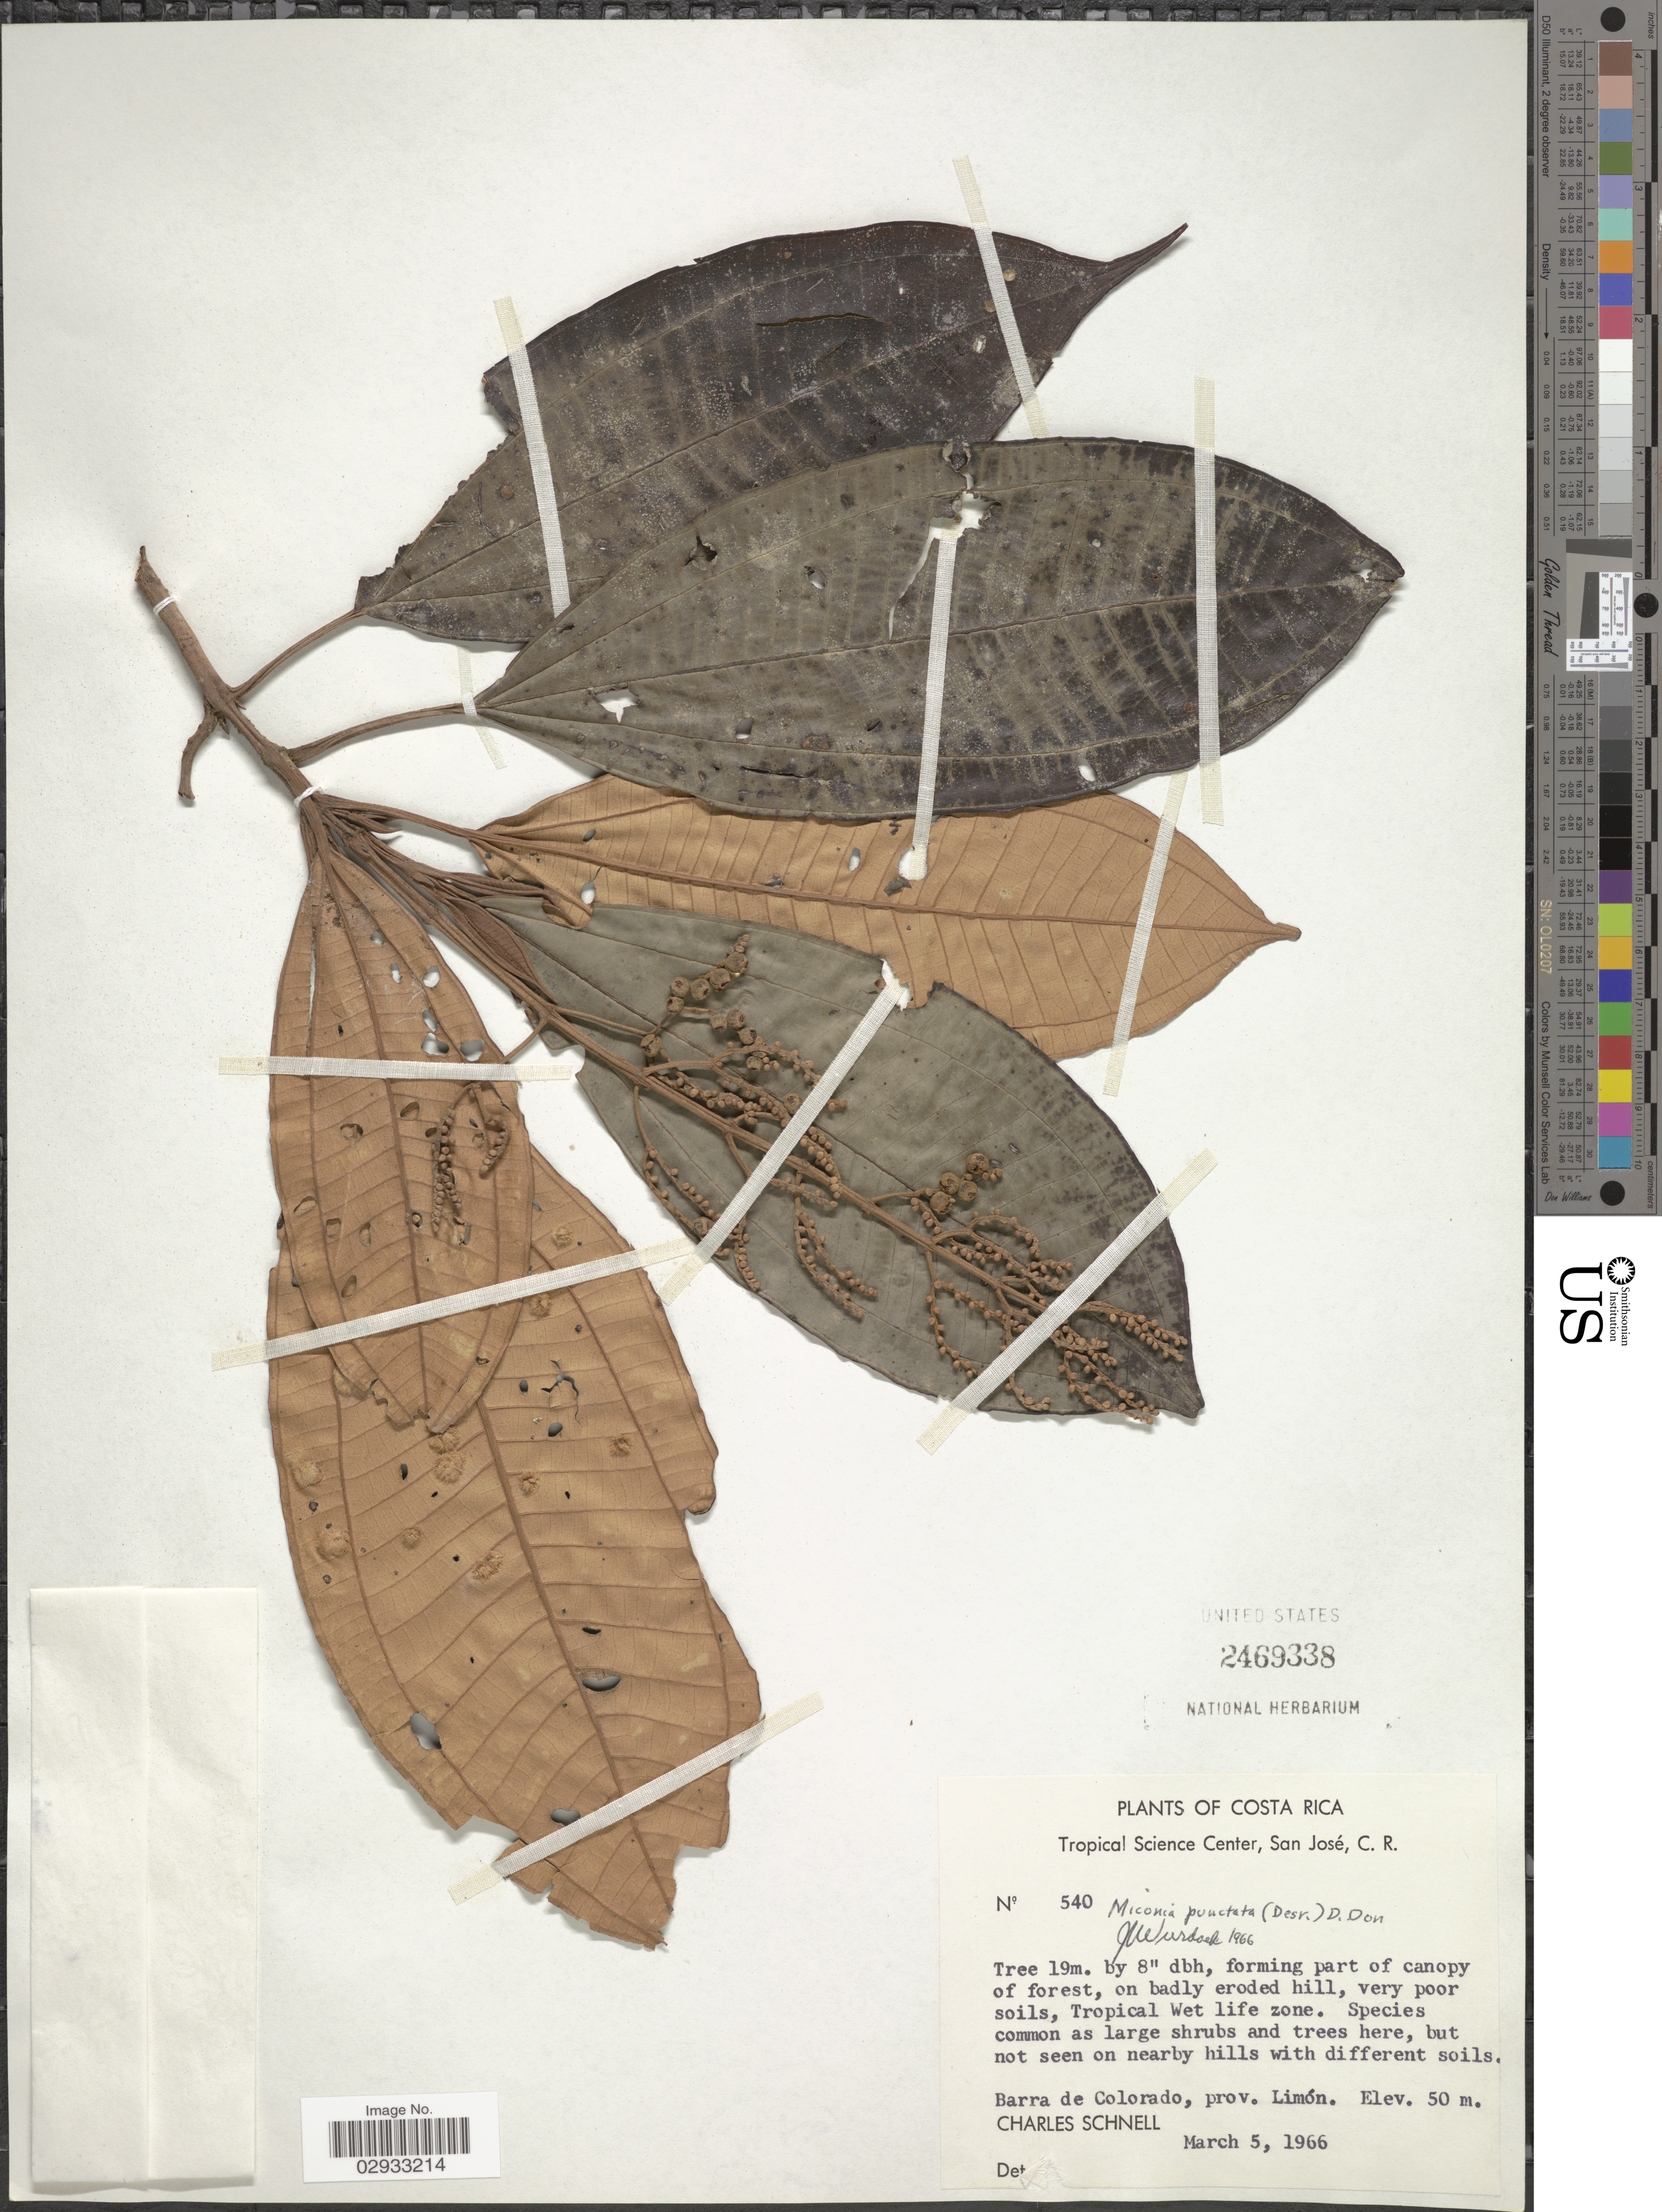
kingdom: Plantae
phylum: Tracheophyta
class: Magnoliopsida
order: Myrtales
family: Melastomataceae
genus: Miconia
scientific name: Miconia punctata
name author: (Desr.) D. Don ex DC.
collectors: C. Schnell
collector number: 540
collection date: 1966-03-05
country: Costa Rica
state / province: Limón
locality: Tropical Wet life zone. Barra de Colorado, prov. Limón.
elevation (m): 50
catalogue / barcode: US 2469338